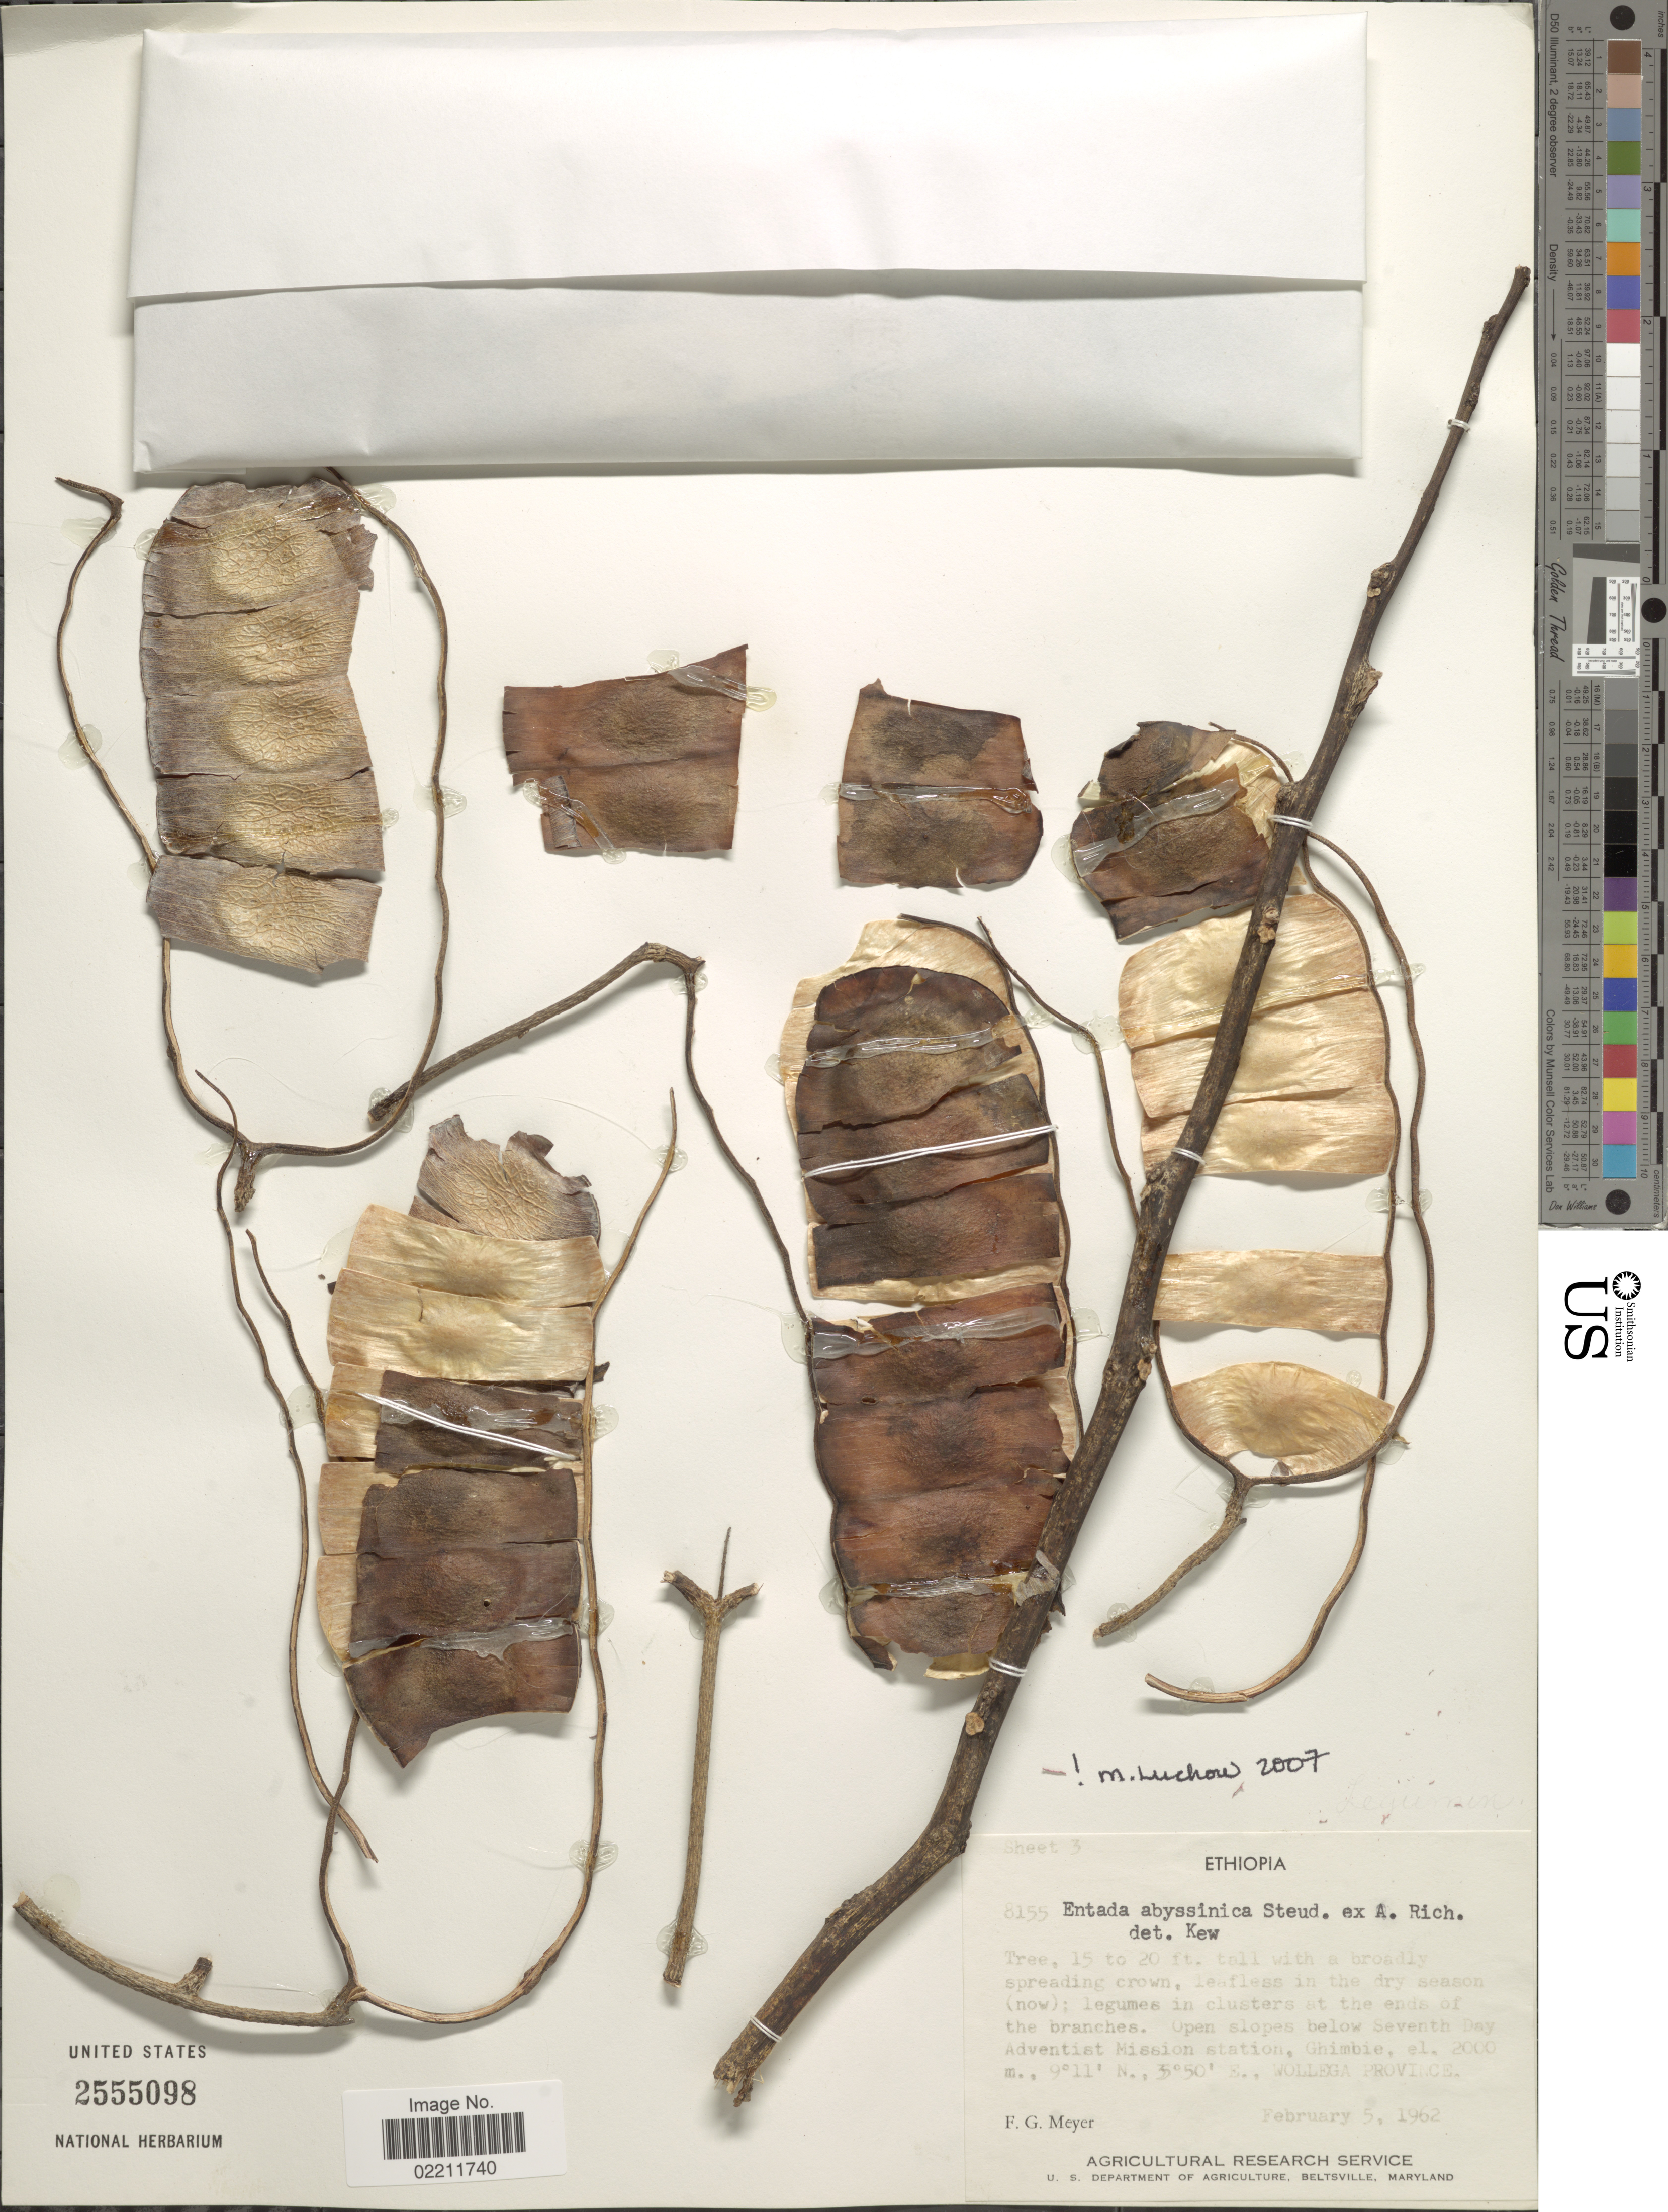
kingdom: Plantae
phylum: Tracheophyta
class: Magnoliopsida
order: Fabales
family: Fabaceae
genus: Entada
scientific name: Entada abyssinica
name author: Steud. ex A. Rich.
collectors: F. G. Meyer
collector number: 8155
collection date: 1962-02-05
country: Ethiopia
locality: Open slopes below Seventh Day Adventist Mission Station, Chimbie. Wollega Province.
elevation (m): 2000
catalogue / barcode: US 2555098